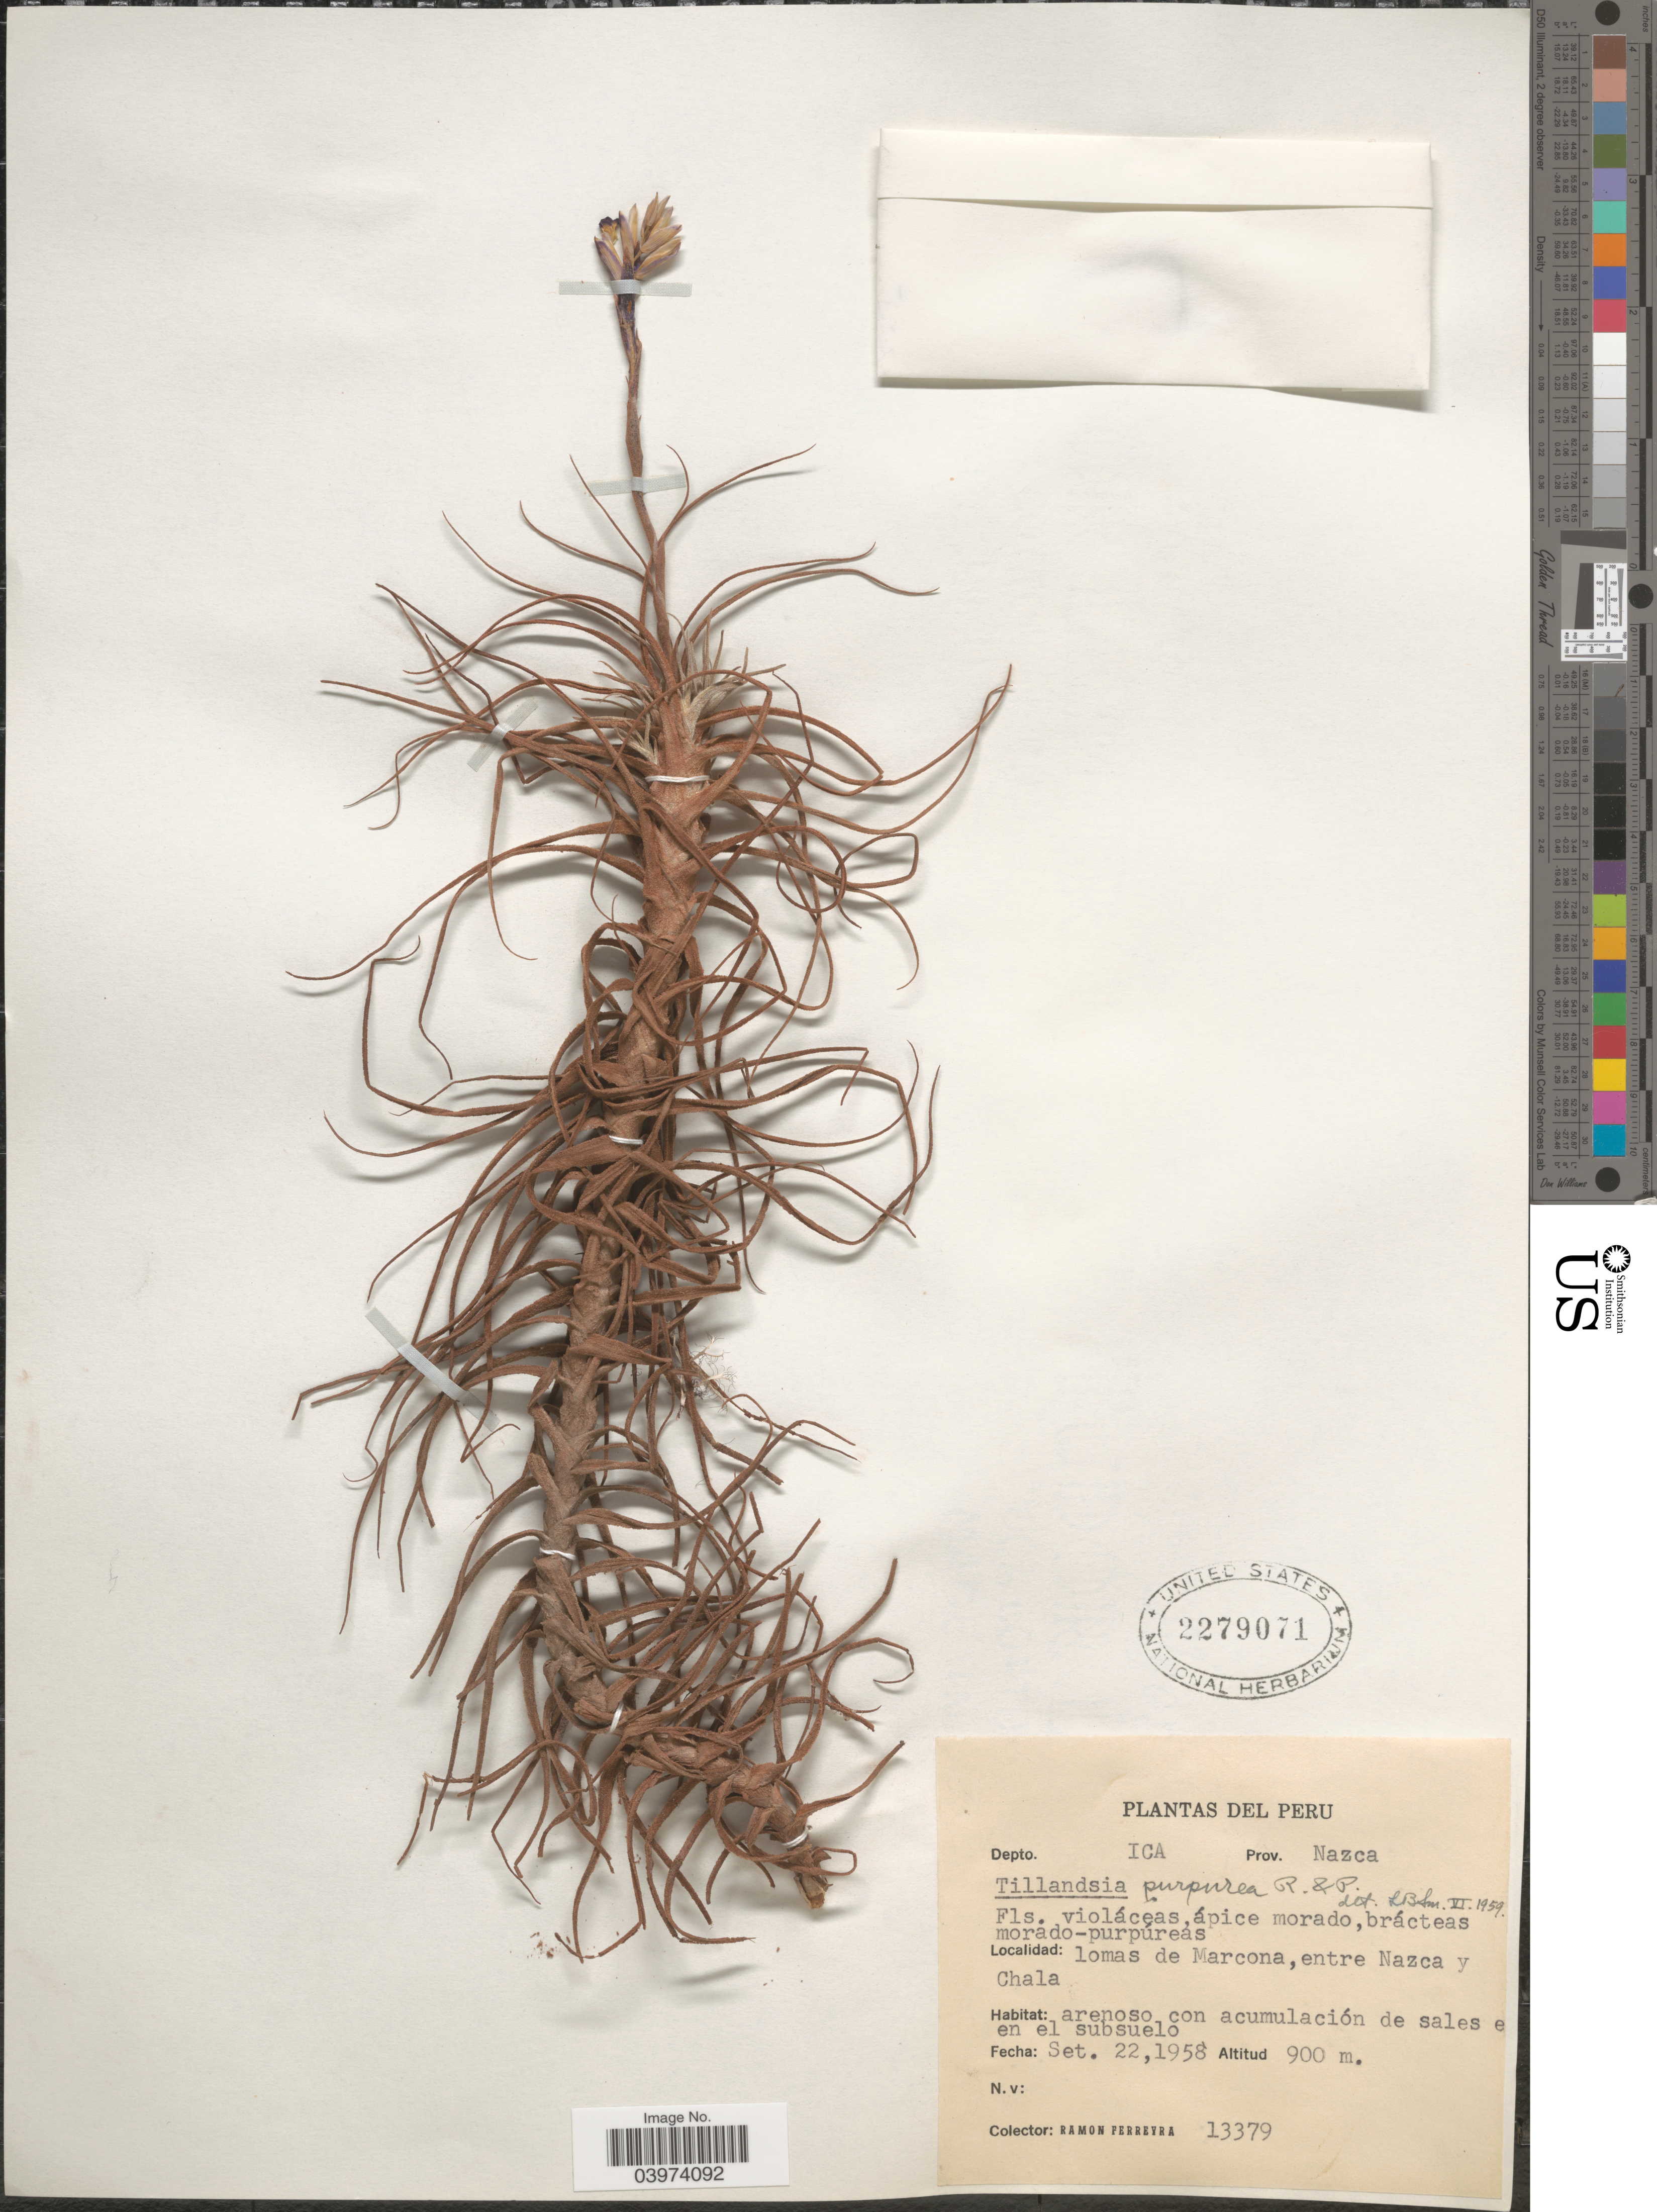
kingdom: Plantae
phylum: Tracheophyta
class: Liliopsida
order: Poales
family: Bromeliaceae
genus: Tillandsia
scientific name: Tillandsia purpurea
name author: Ruiz & Pav.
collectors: R. A. Ferreyra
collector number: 13379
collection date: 1958-09-22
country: Peru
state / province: Ica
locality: Depto. Ica. Prov. Nazca. Lomas de Marcona, entre Nazca y Chala.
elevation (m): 900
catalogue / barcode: US 2279071